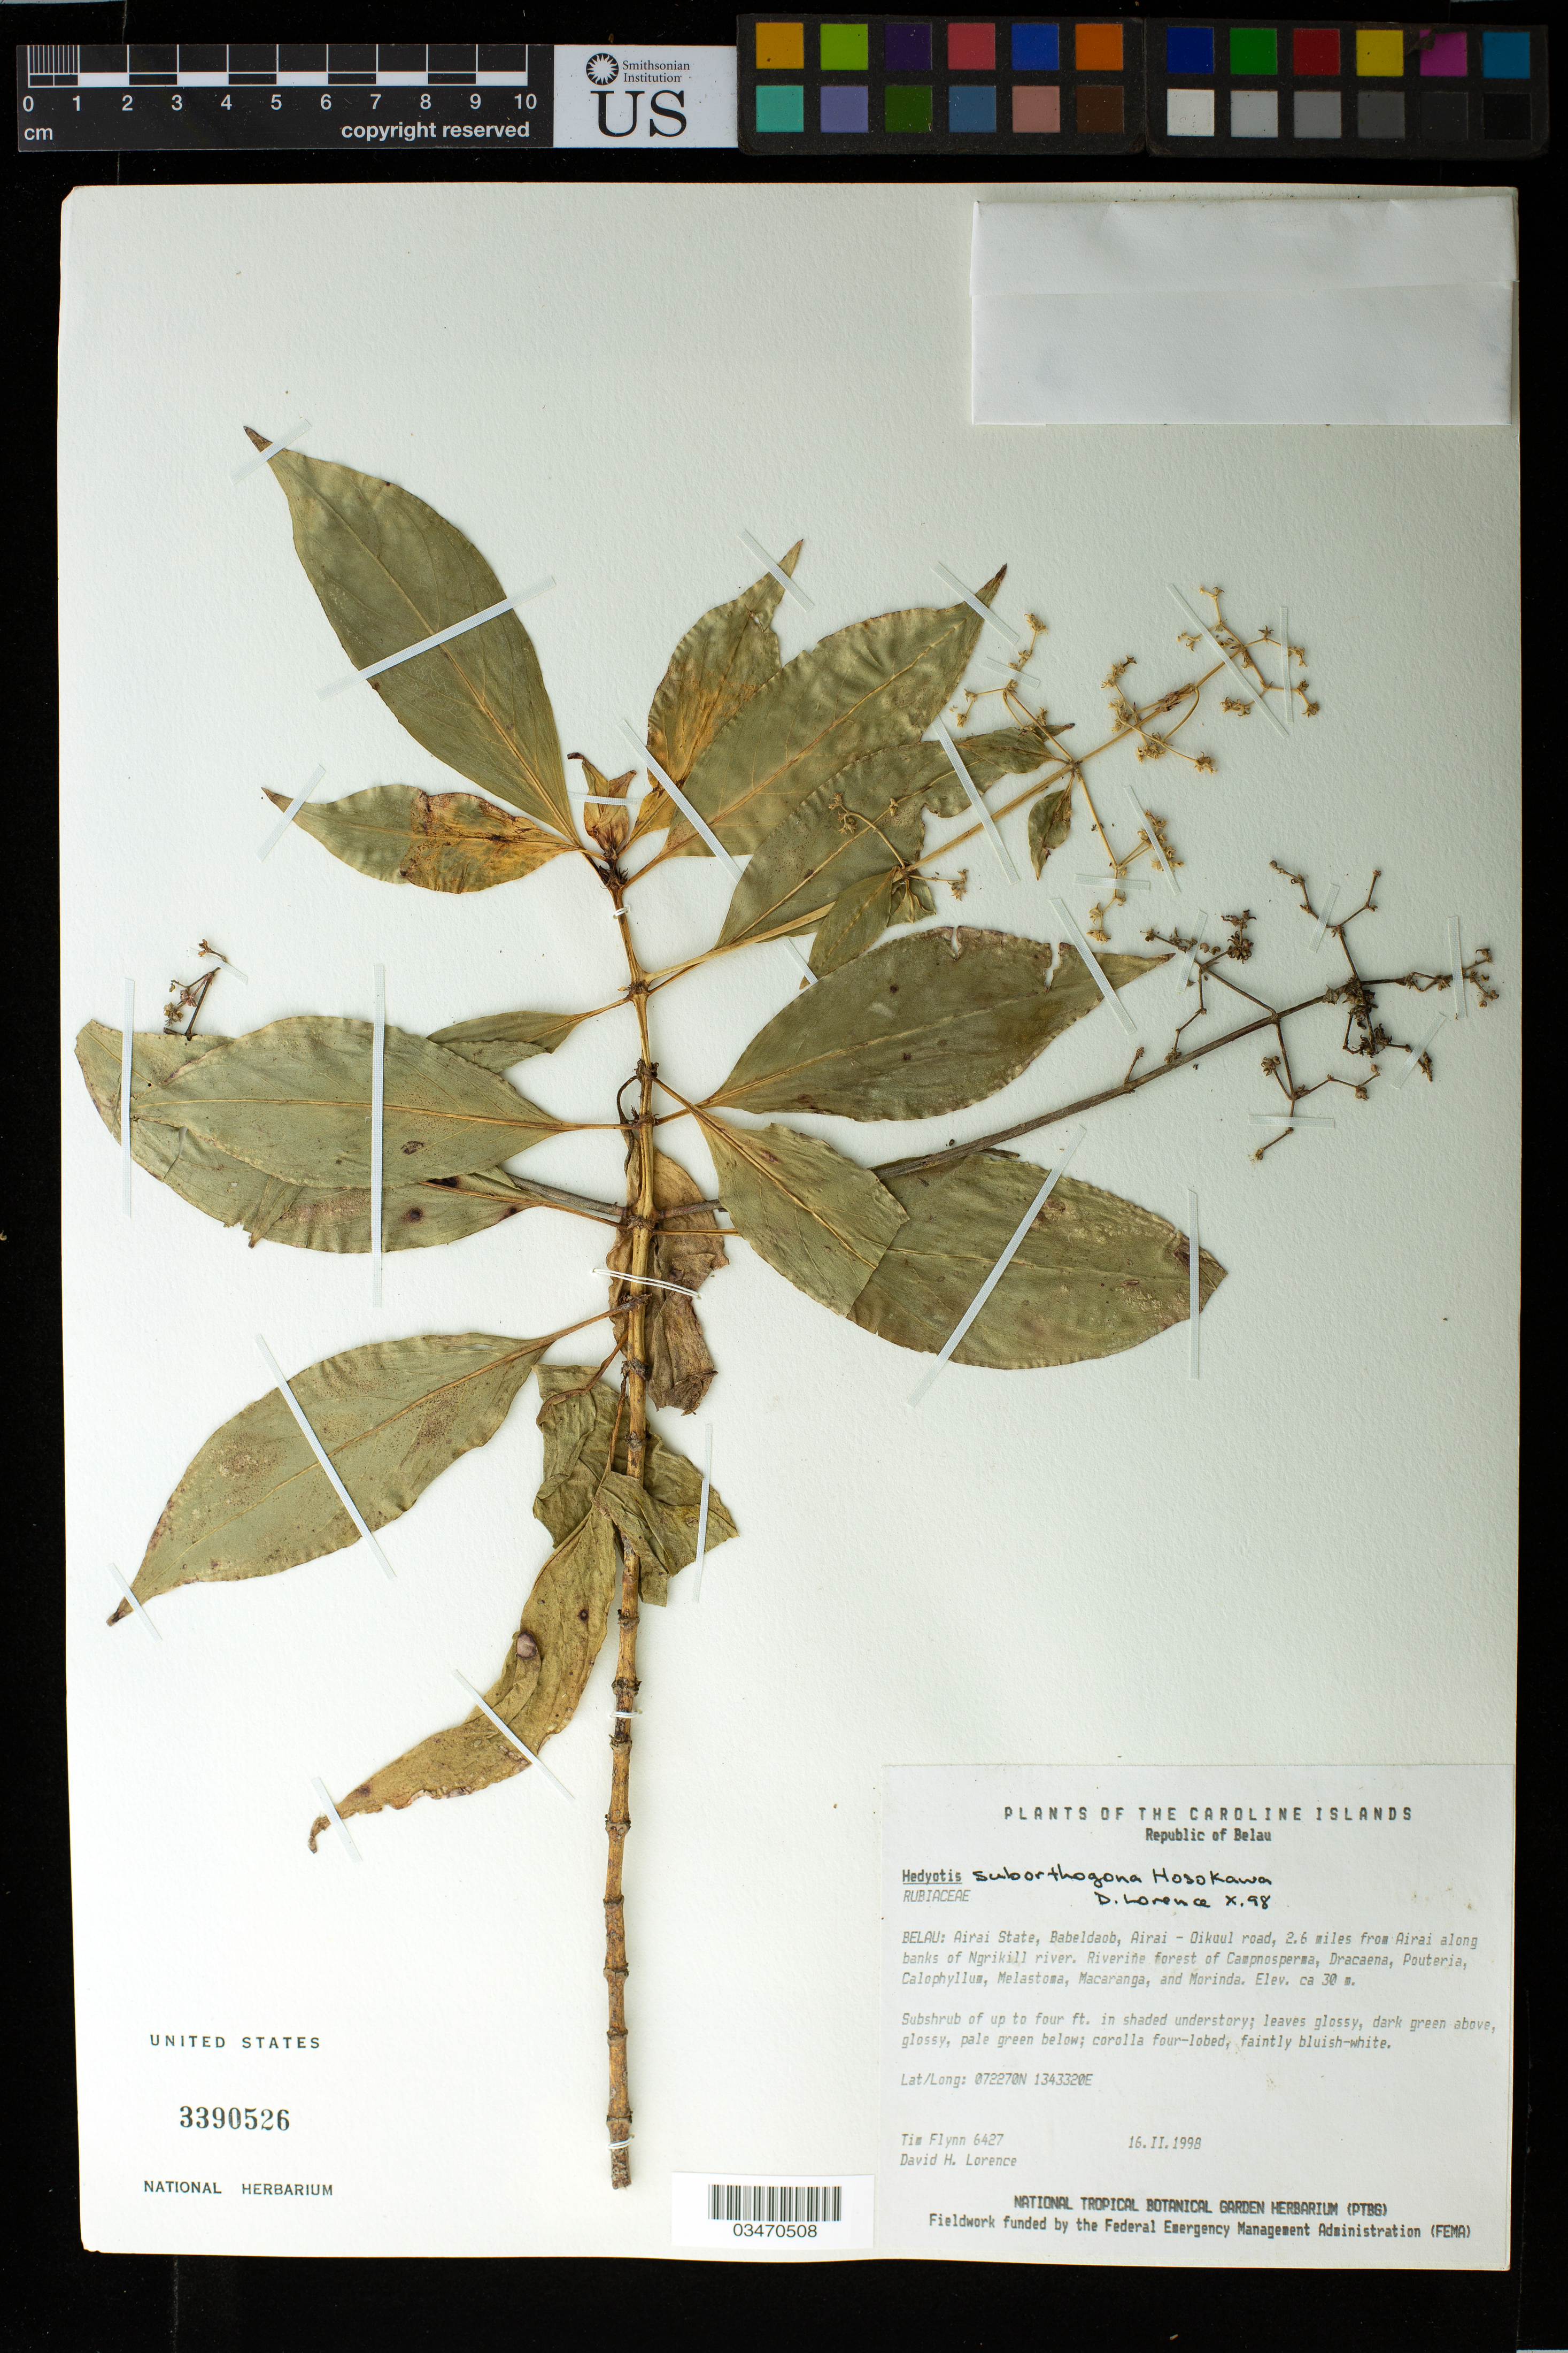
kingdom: Plantae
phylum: Tracheophyta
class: Magnoliopsida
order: Gentianales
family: Rubiaceae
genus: Hedyotis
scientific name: Hedyotis suborthogona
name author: Hosok.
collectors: T. Flynn & D. Lorence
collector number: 6427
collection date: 1998-02-16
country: Palau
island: Babeldaob [Babelthuap]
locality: Caroline Islands. Airai State, Babeldaob, Airai-Oikuul road, 2.6 miles from Airai along banks of Ngrikill river.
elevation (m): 30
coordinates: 072270N, 1343320E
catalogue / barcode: US 3390526